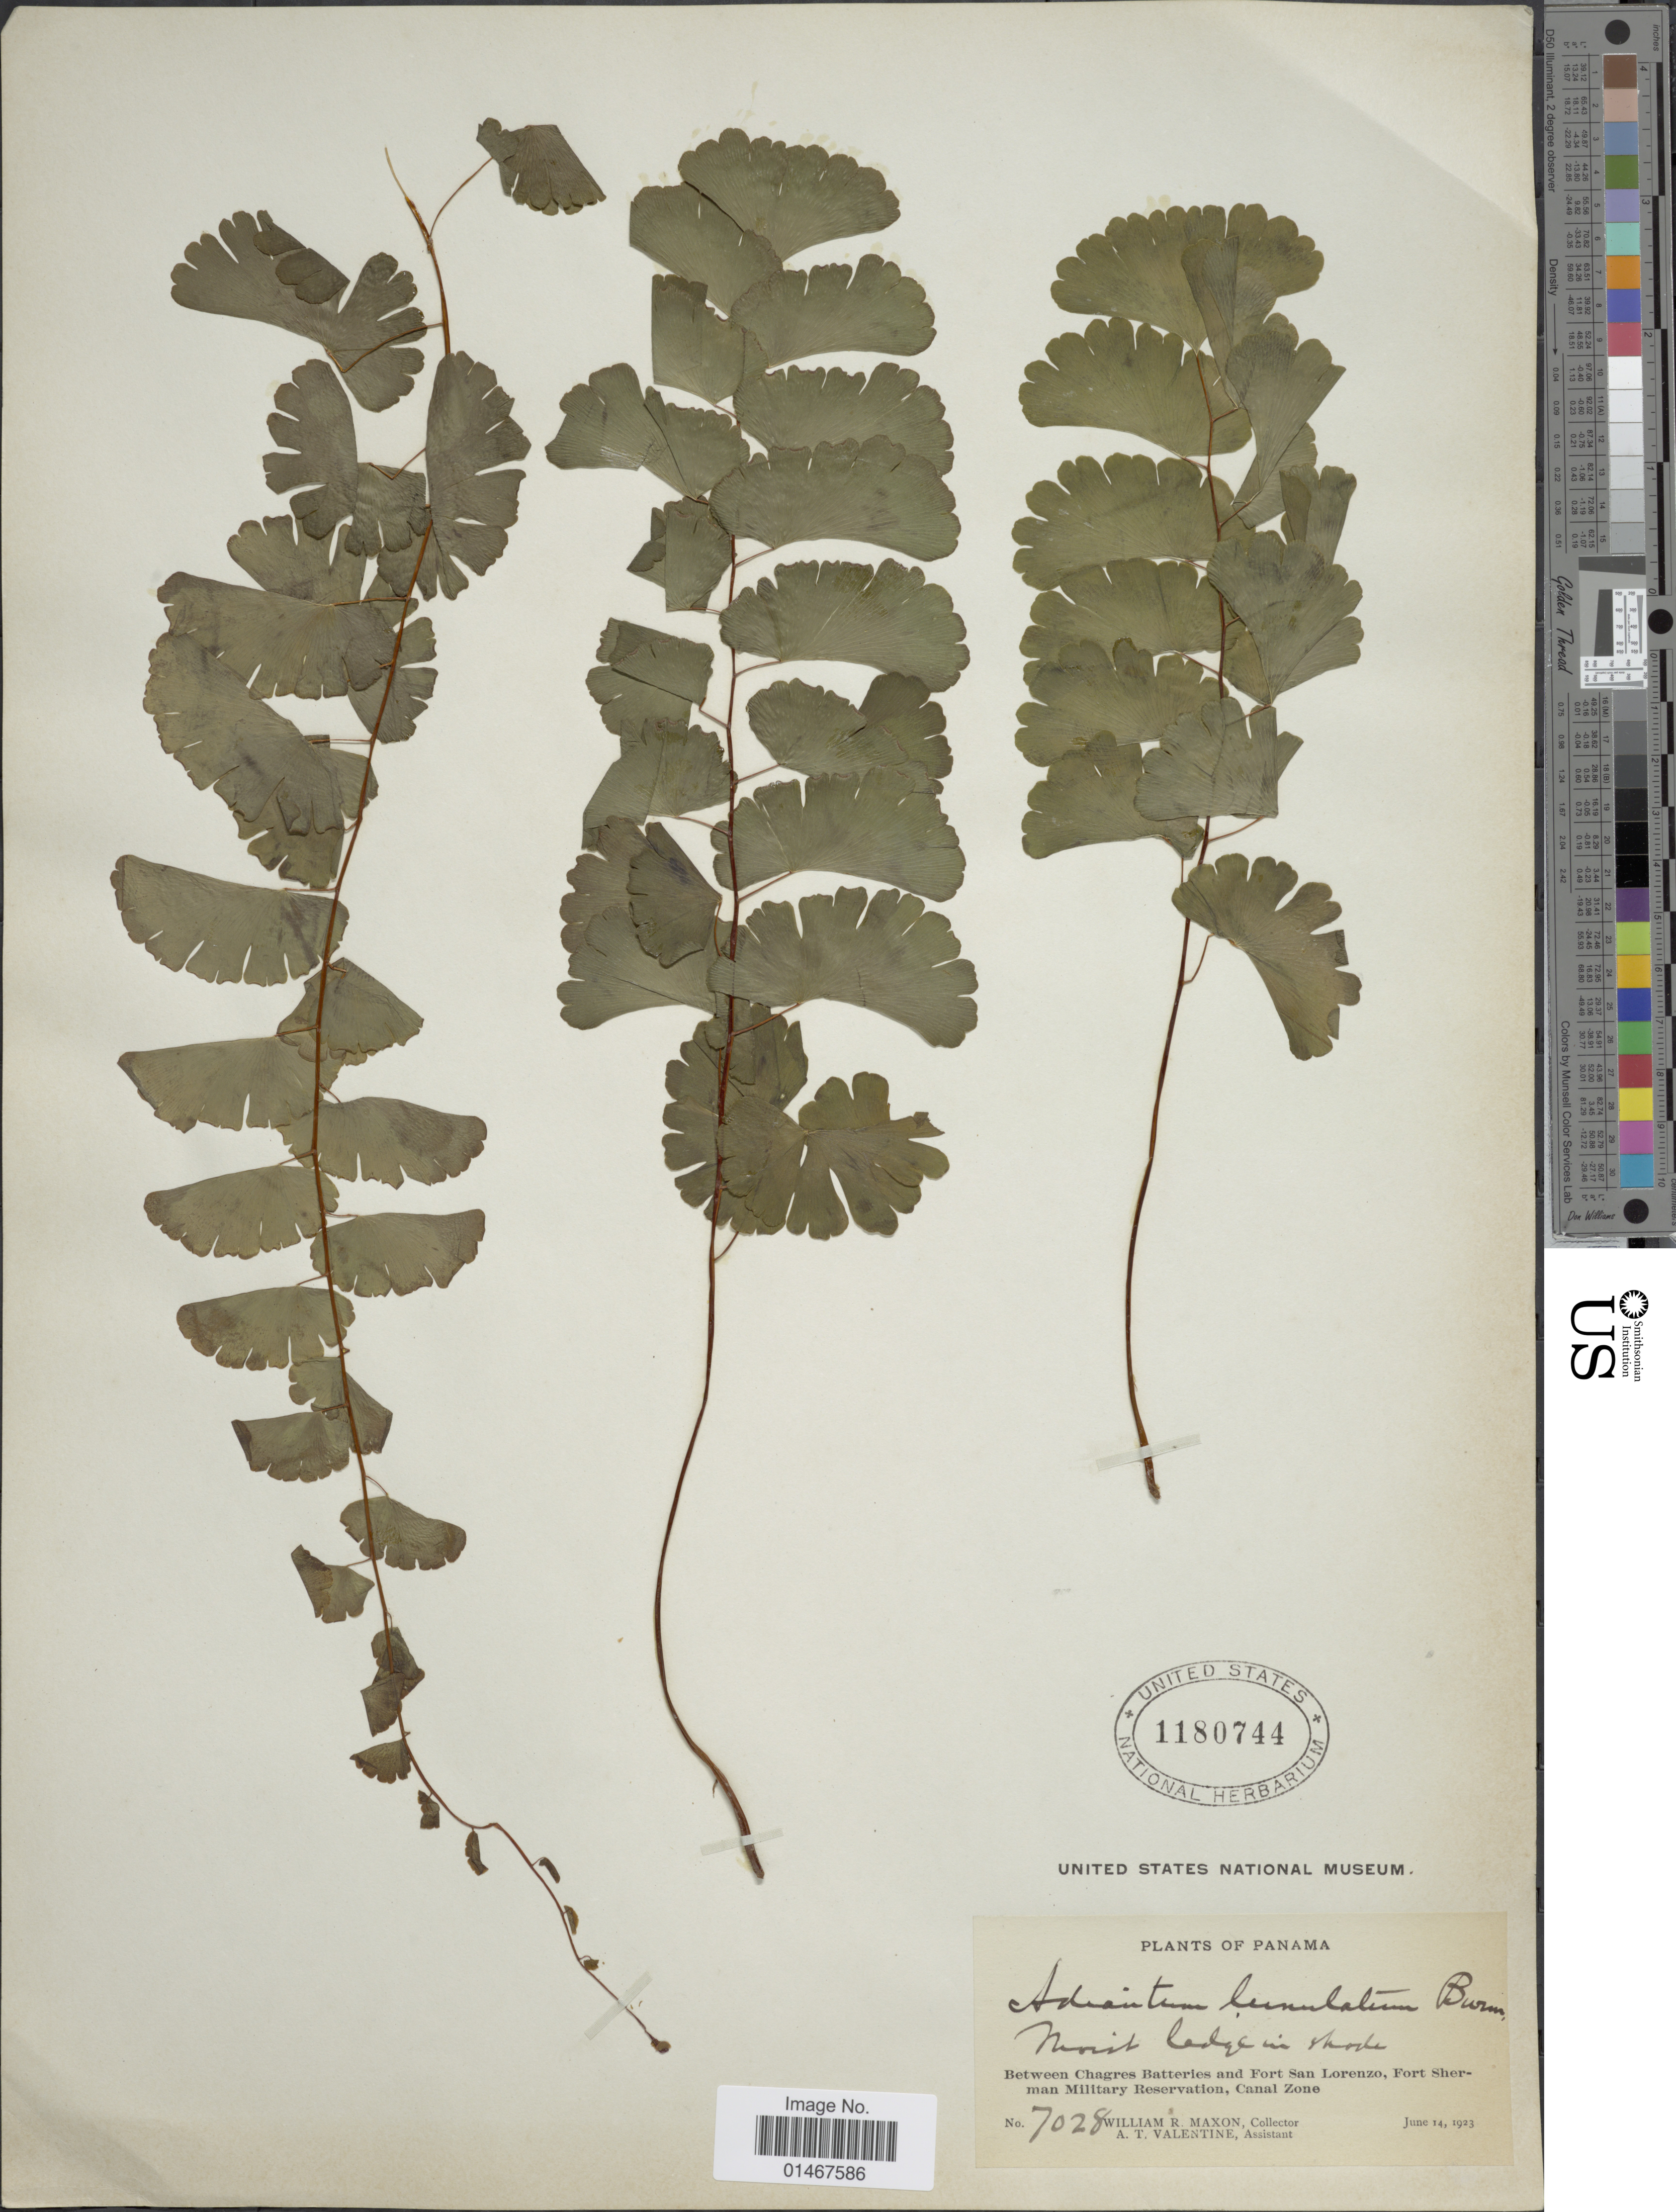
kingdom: Plantae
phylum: Tracheophyta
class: Polypodiopsida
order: Polypodiales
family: Pteridaceae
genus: Adiantum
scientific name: Adiantum philippense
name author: L.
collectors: W. R. Maxon & A. Valentine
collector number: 7028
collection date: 1923-06-14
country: Panama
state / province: Colón / Panamá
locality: Between Chagres Batteries and Fort San Lorenzo, Fort Sherman Military Reservations, Canal Zone.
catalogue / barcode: US 1180744